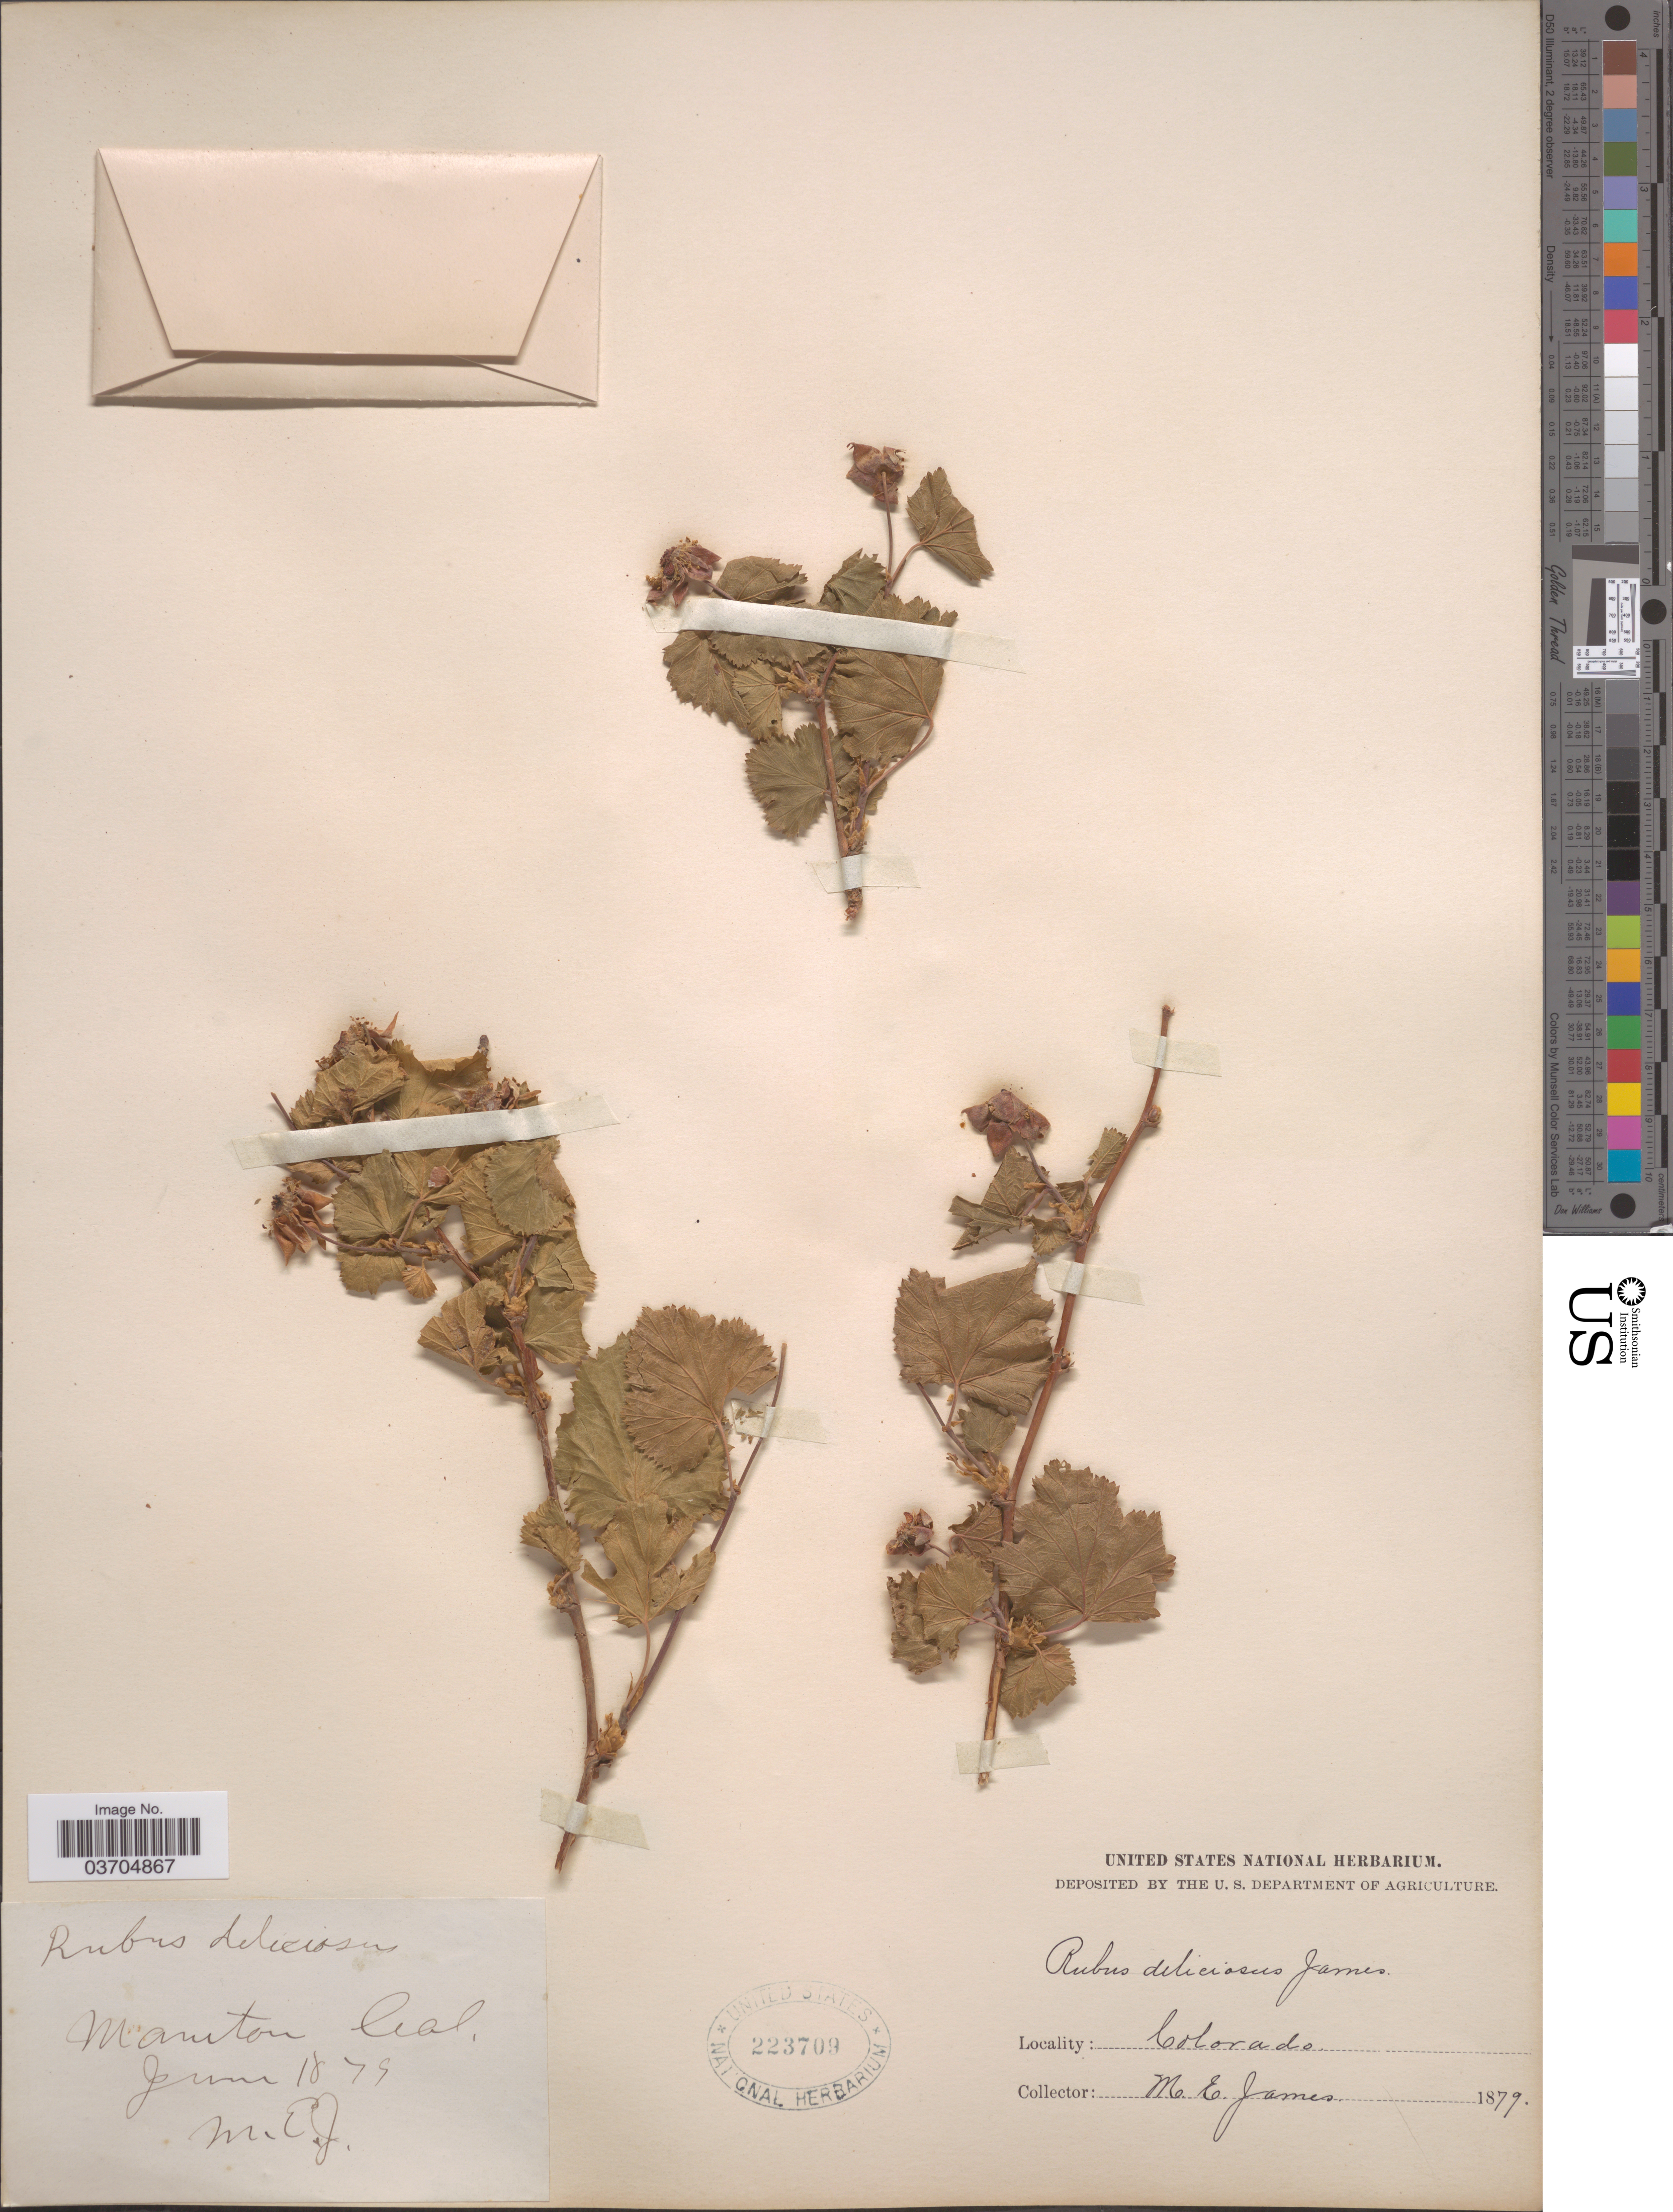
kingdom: Plantae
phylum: Tracheophyta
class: Magnoliopsida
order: Rosales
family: Rosaceae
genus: Rubus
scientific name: Rubus deliciosus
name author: Torr.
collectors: M. James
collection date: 1879-06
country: United States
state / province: Colorado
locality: Manitou.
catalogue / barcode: US 223709